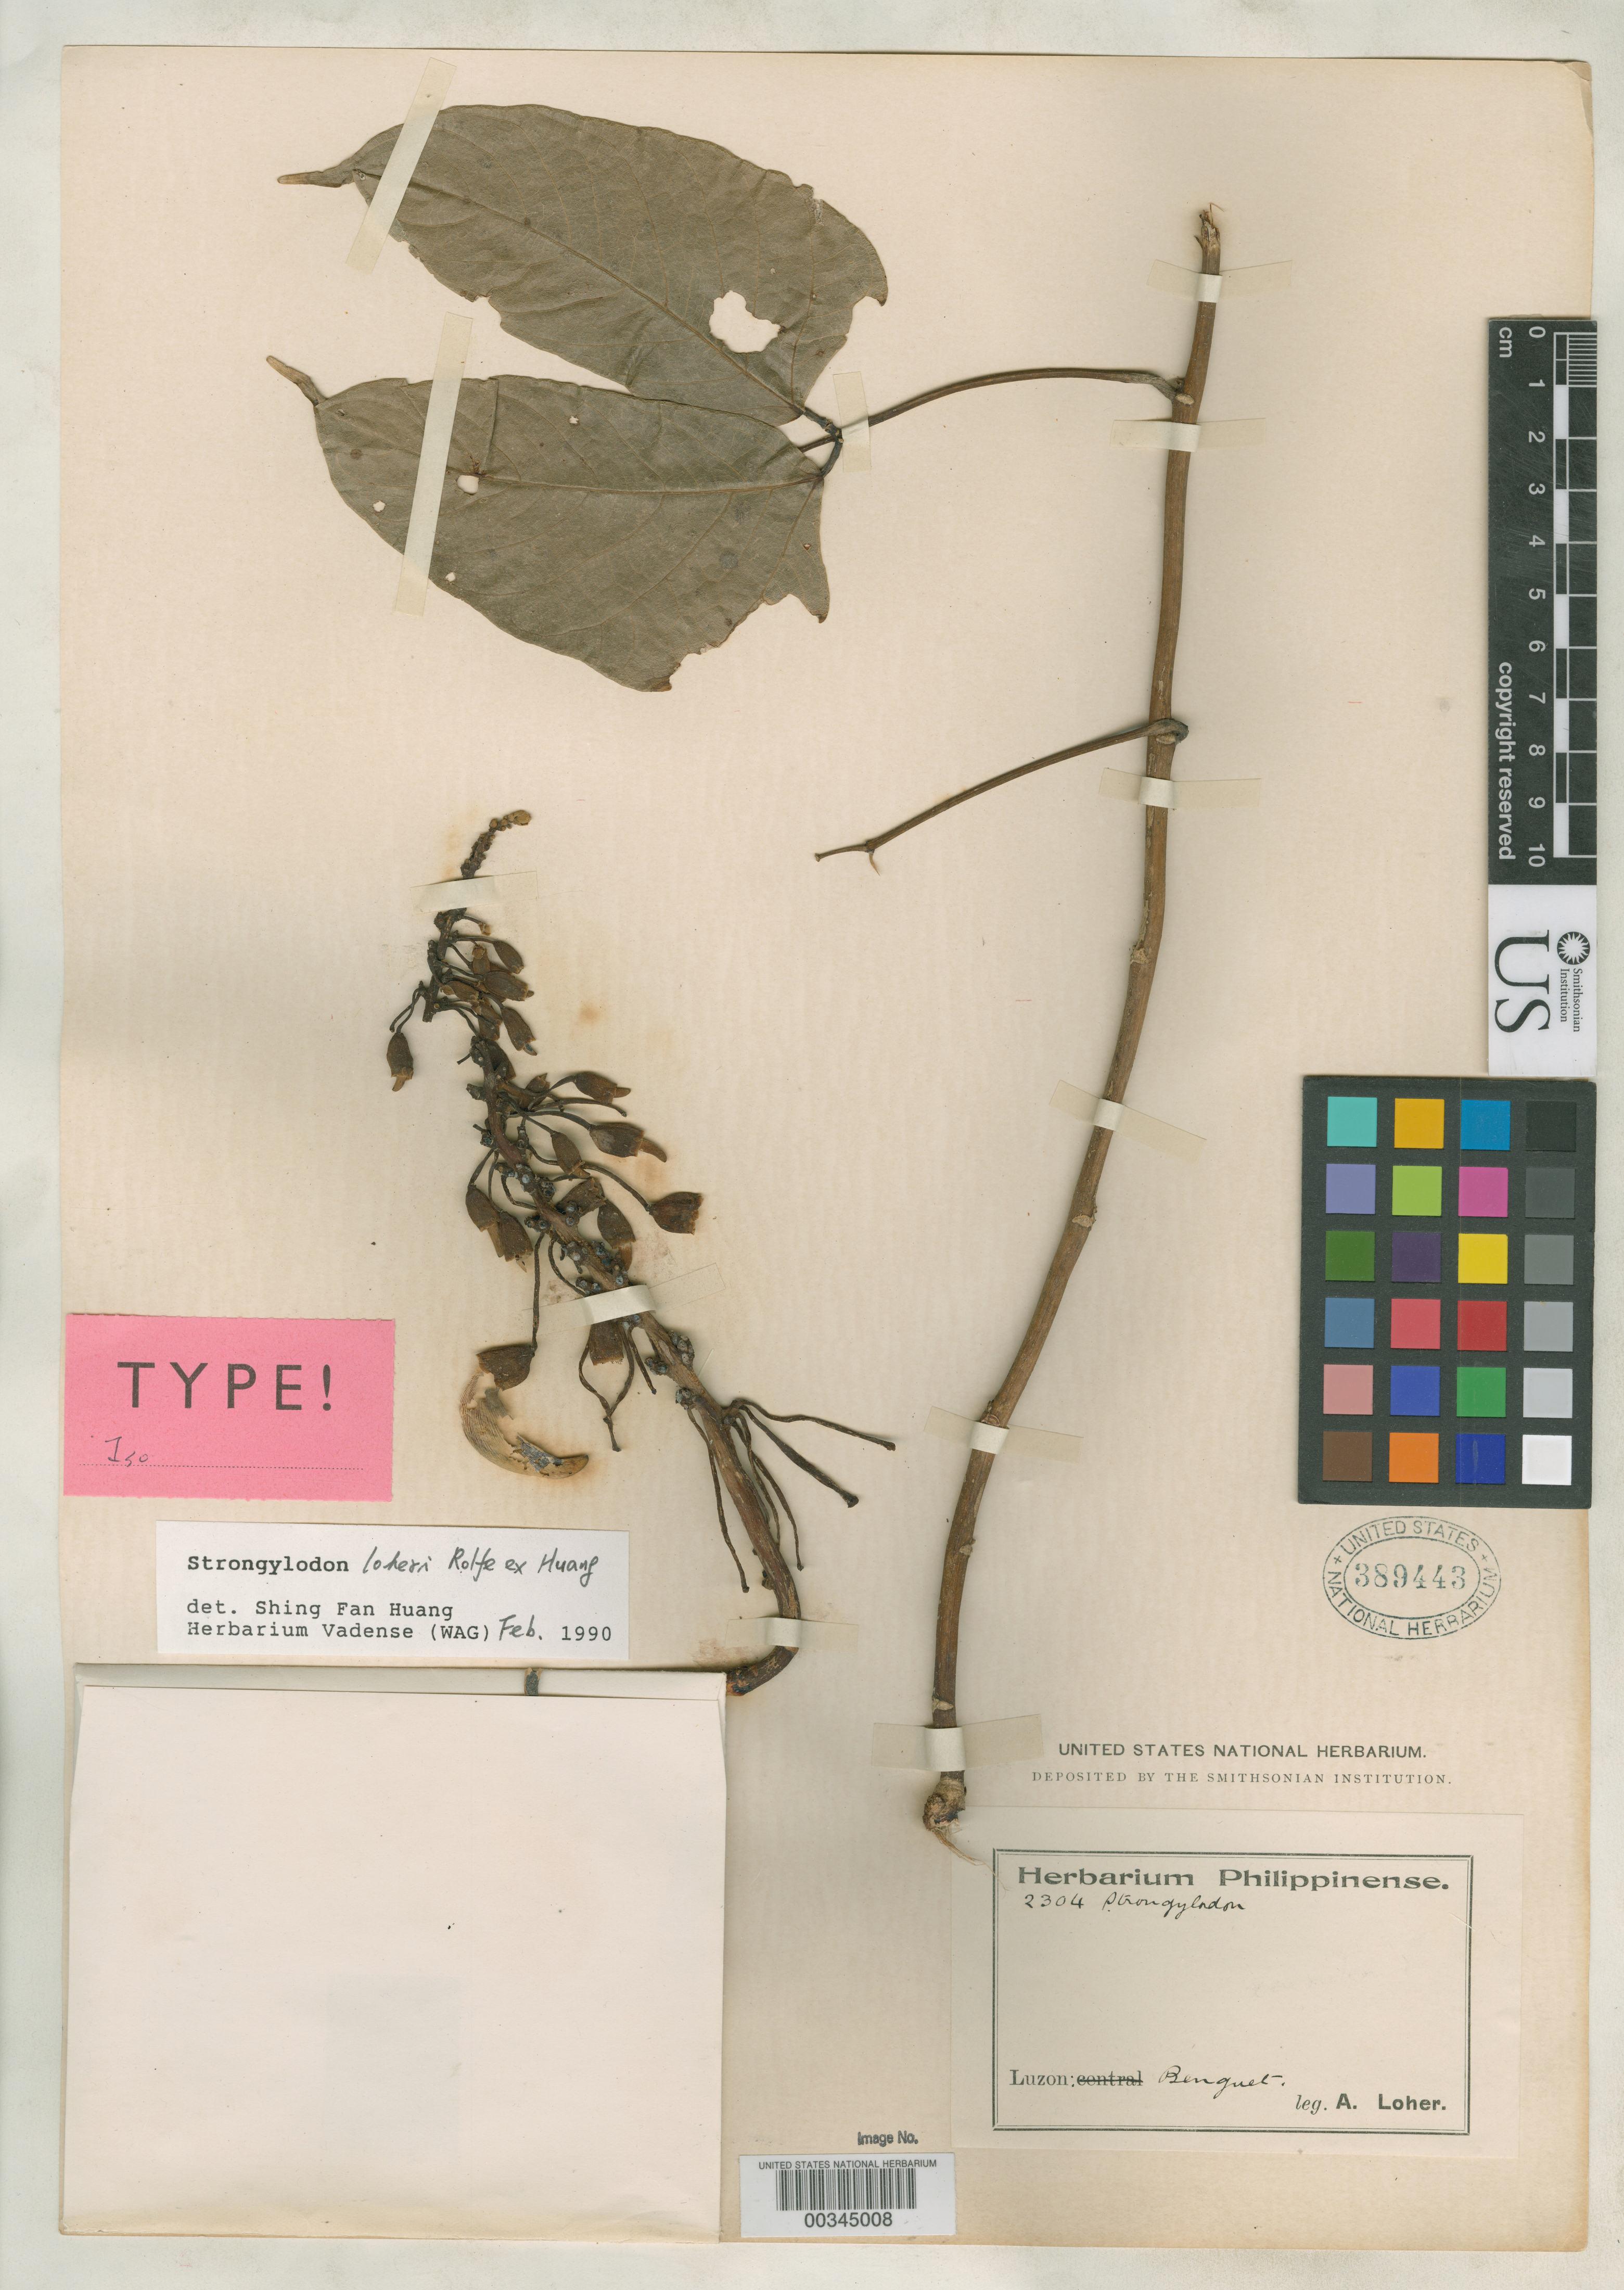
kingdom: Plantae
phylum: Tracheophyta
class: Magnoliopsida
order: Fabales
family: Fabaceae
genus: Strongylodon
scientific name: Strongylodon loheri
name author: Rolfe ex S.F. Huang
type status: Isotype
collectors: A. Loher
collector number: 2304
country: Philippines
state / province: Cordillera (Administrative Region)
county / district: Benguet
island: Luzon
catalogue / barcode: US 389443